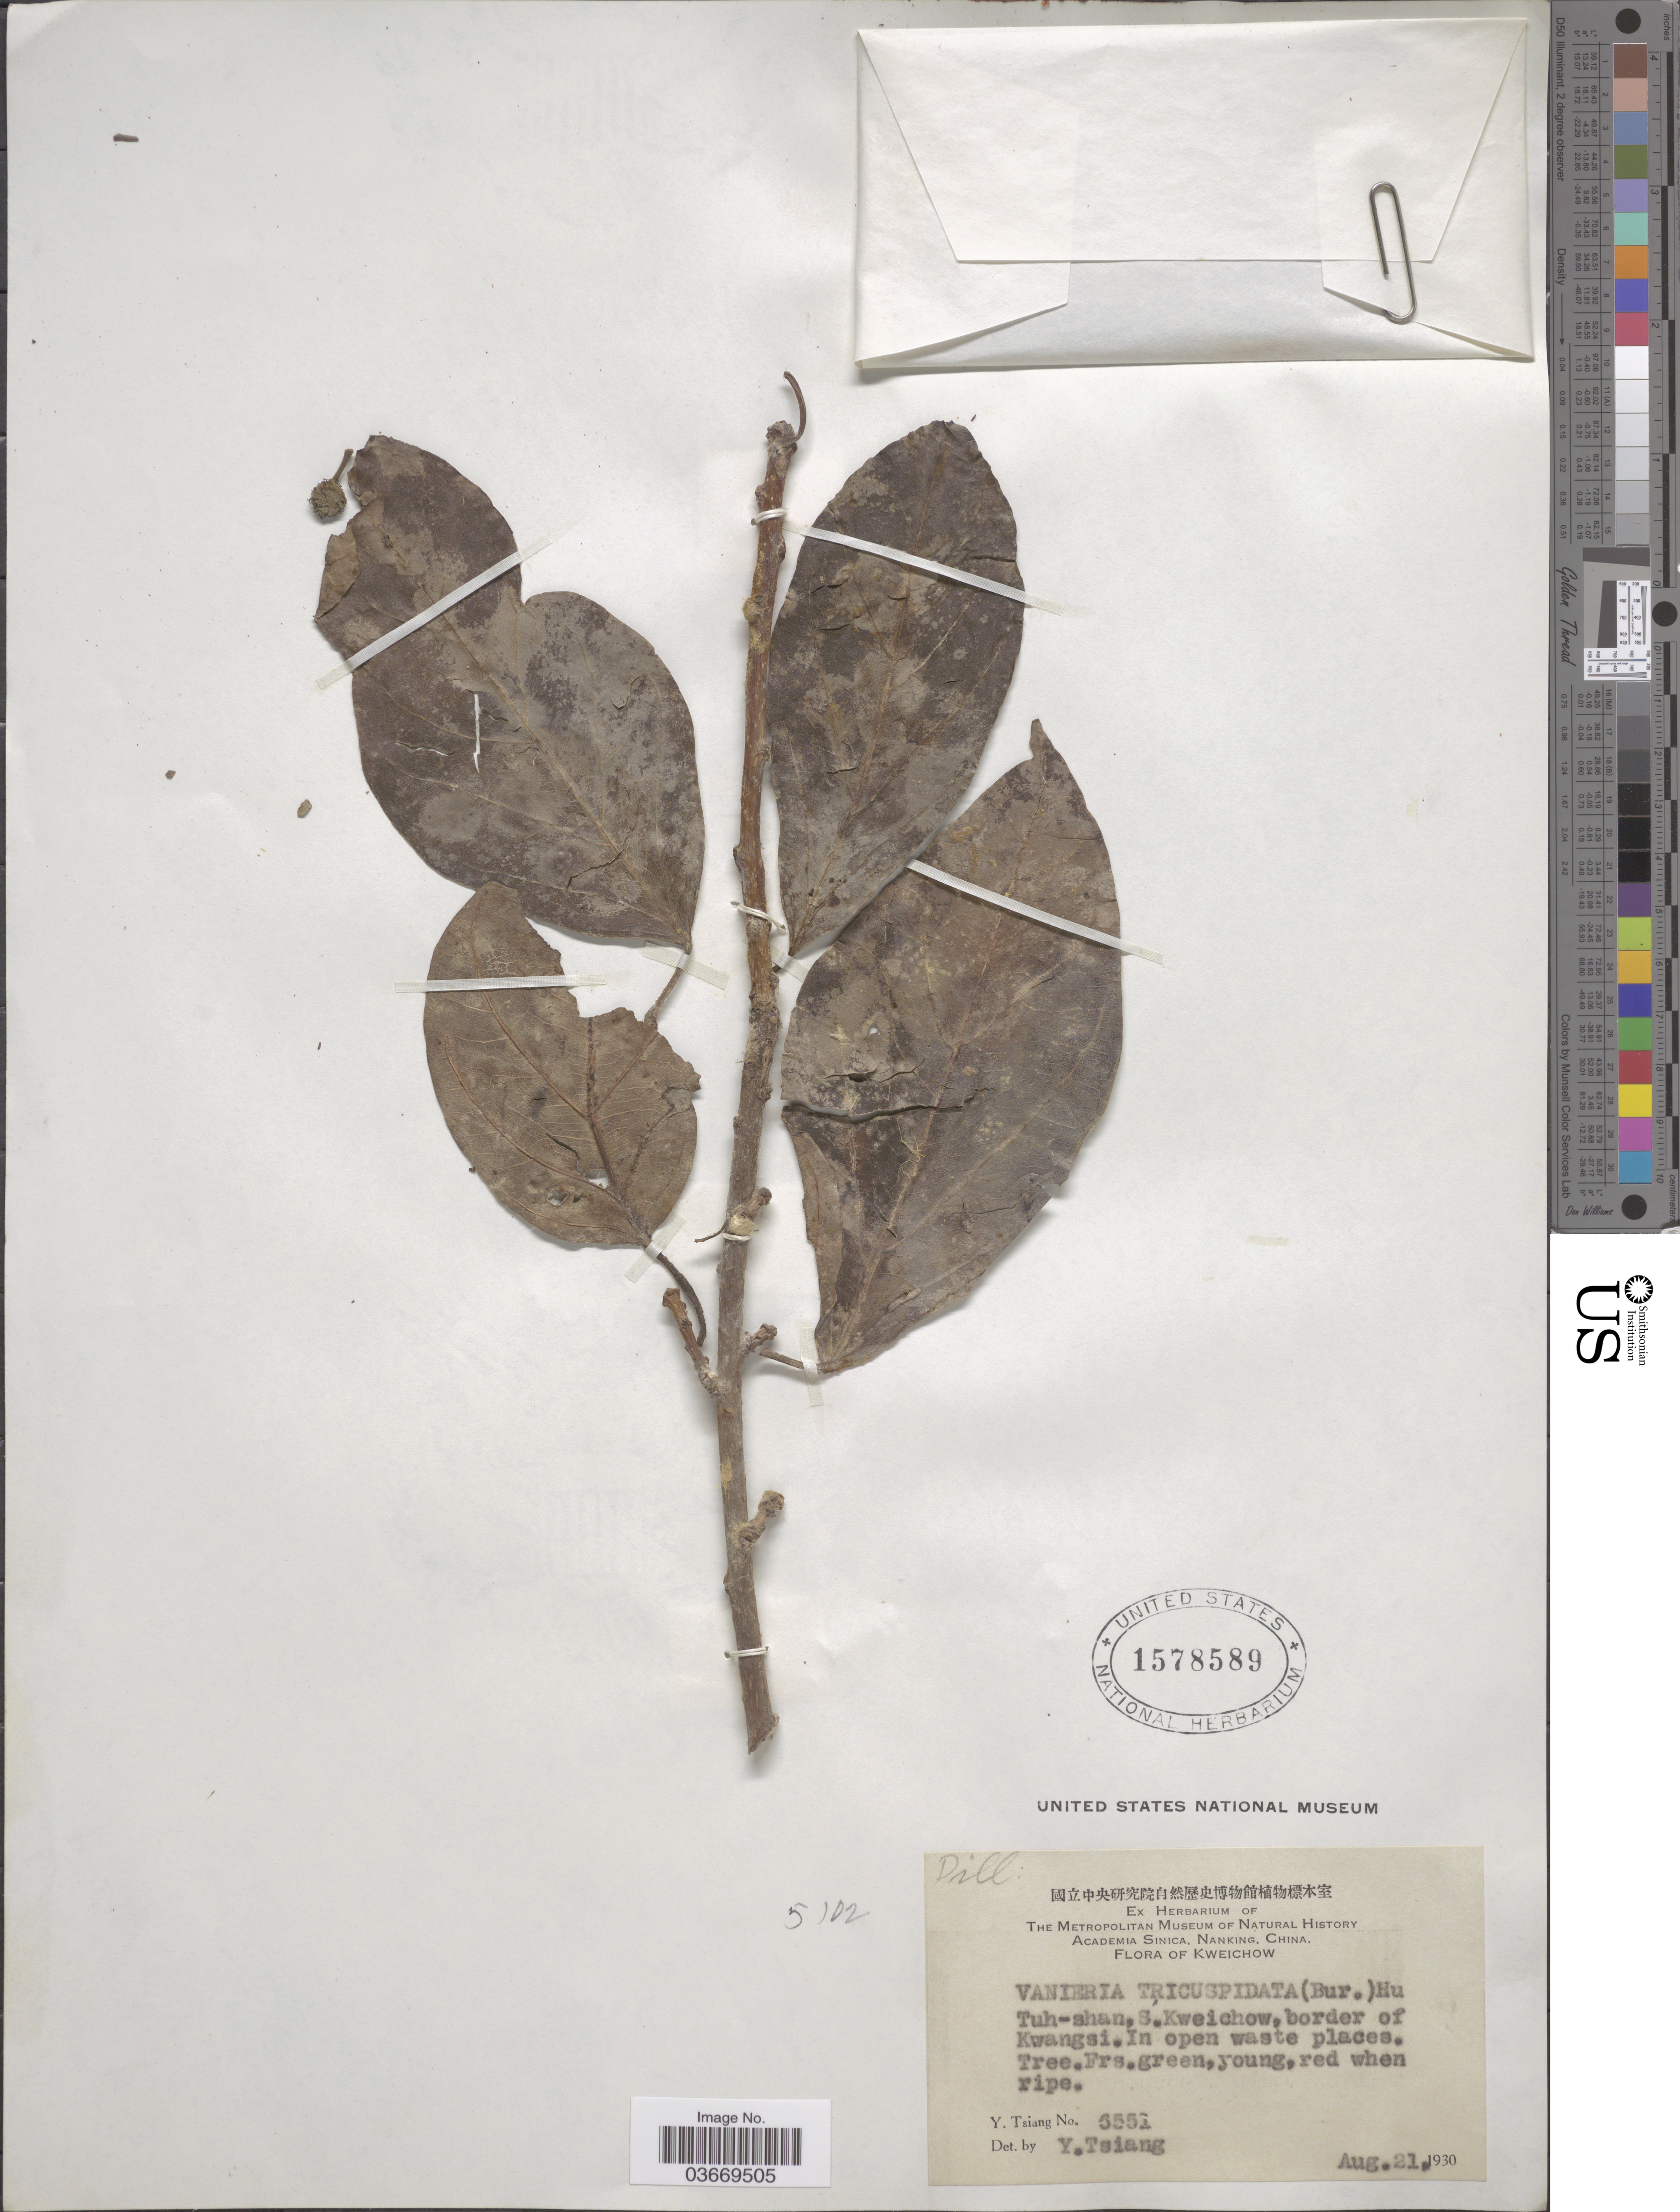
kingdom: Plantae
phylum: Tracheophyta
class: Magnoliopsida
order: Rosales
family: Moraceae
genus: Maclura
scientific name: Maclura tricuspidata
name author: Carrière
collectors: Y. Tsiang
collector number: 6551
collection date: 1930-08-21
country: China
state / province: Guizhou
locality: Kweichow. Tuh-shan, S. Kweichow, border of Kwangsi.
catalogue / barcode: US 1578589